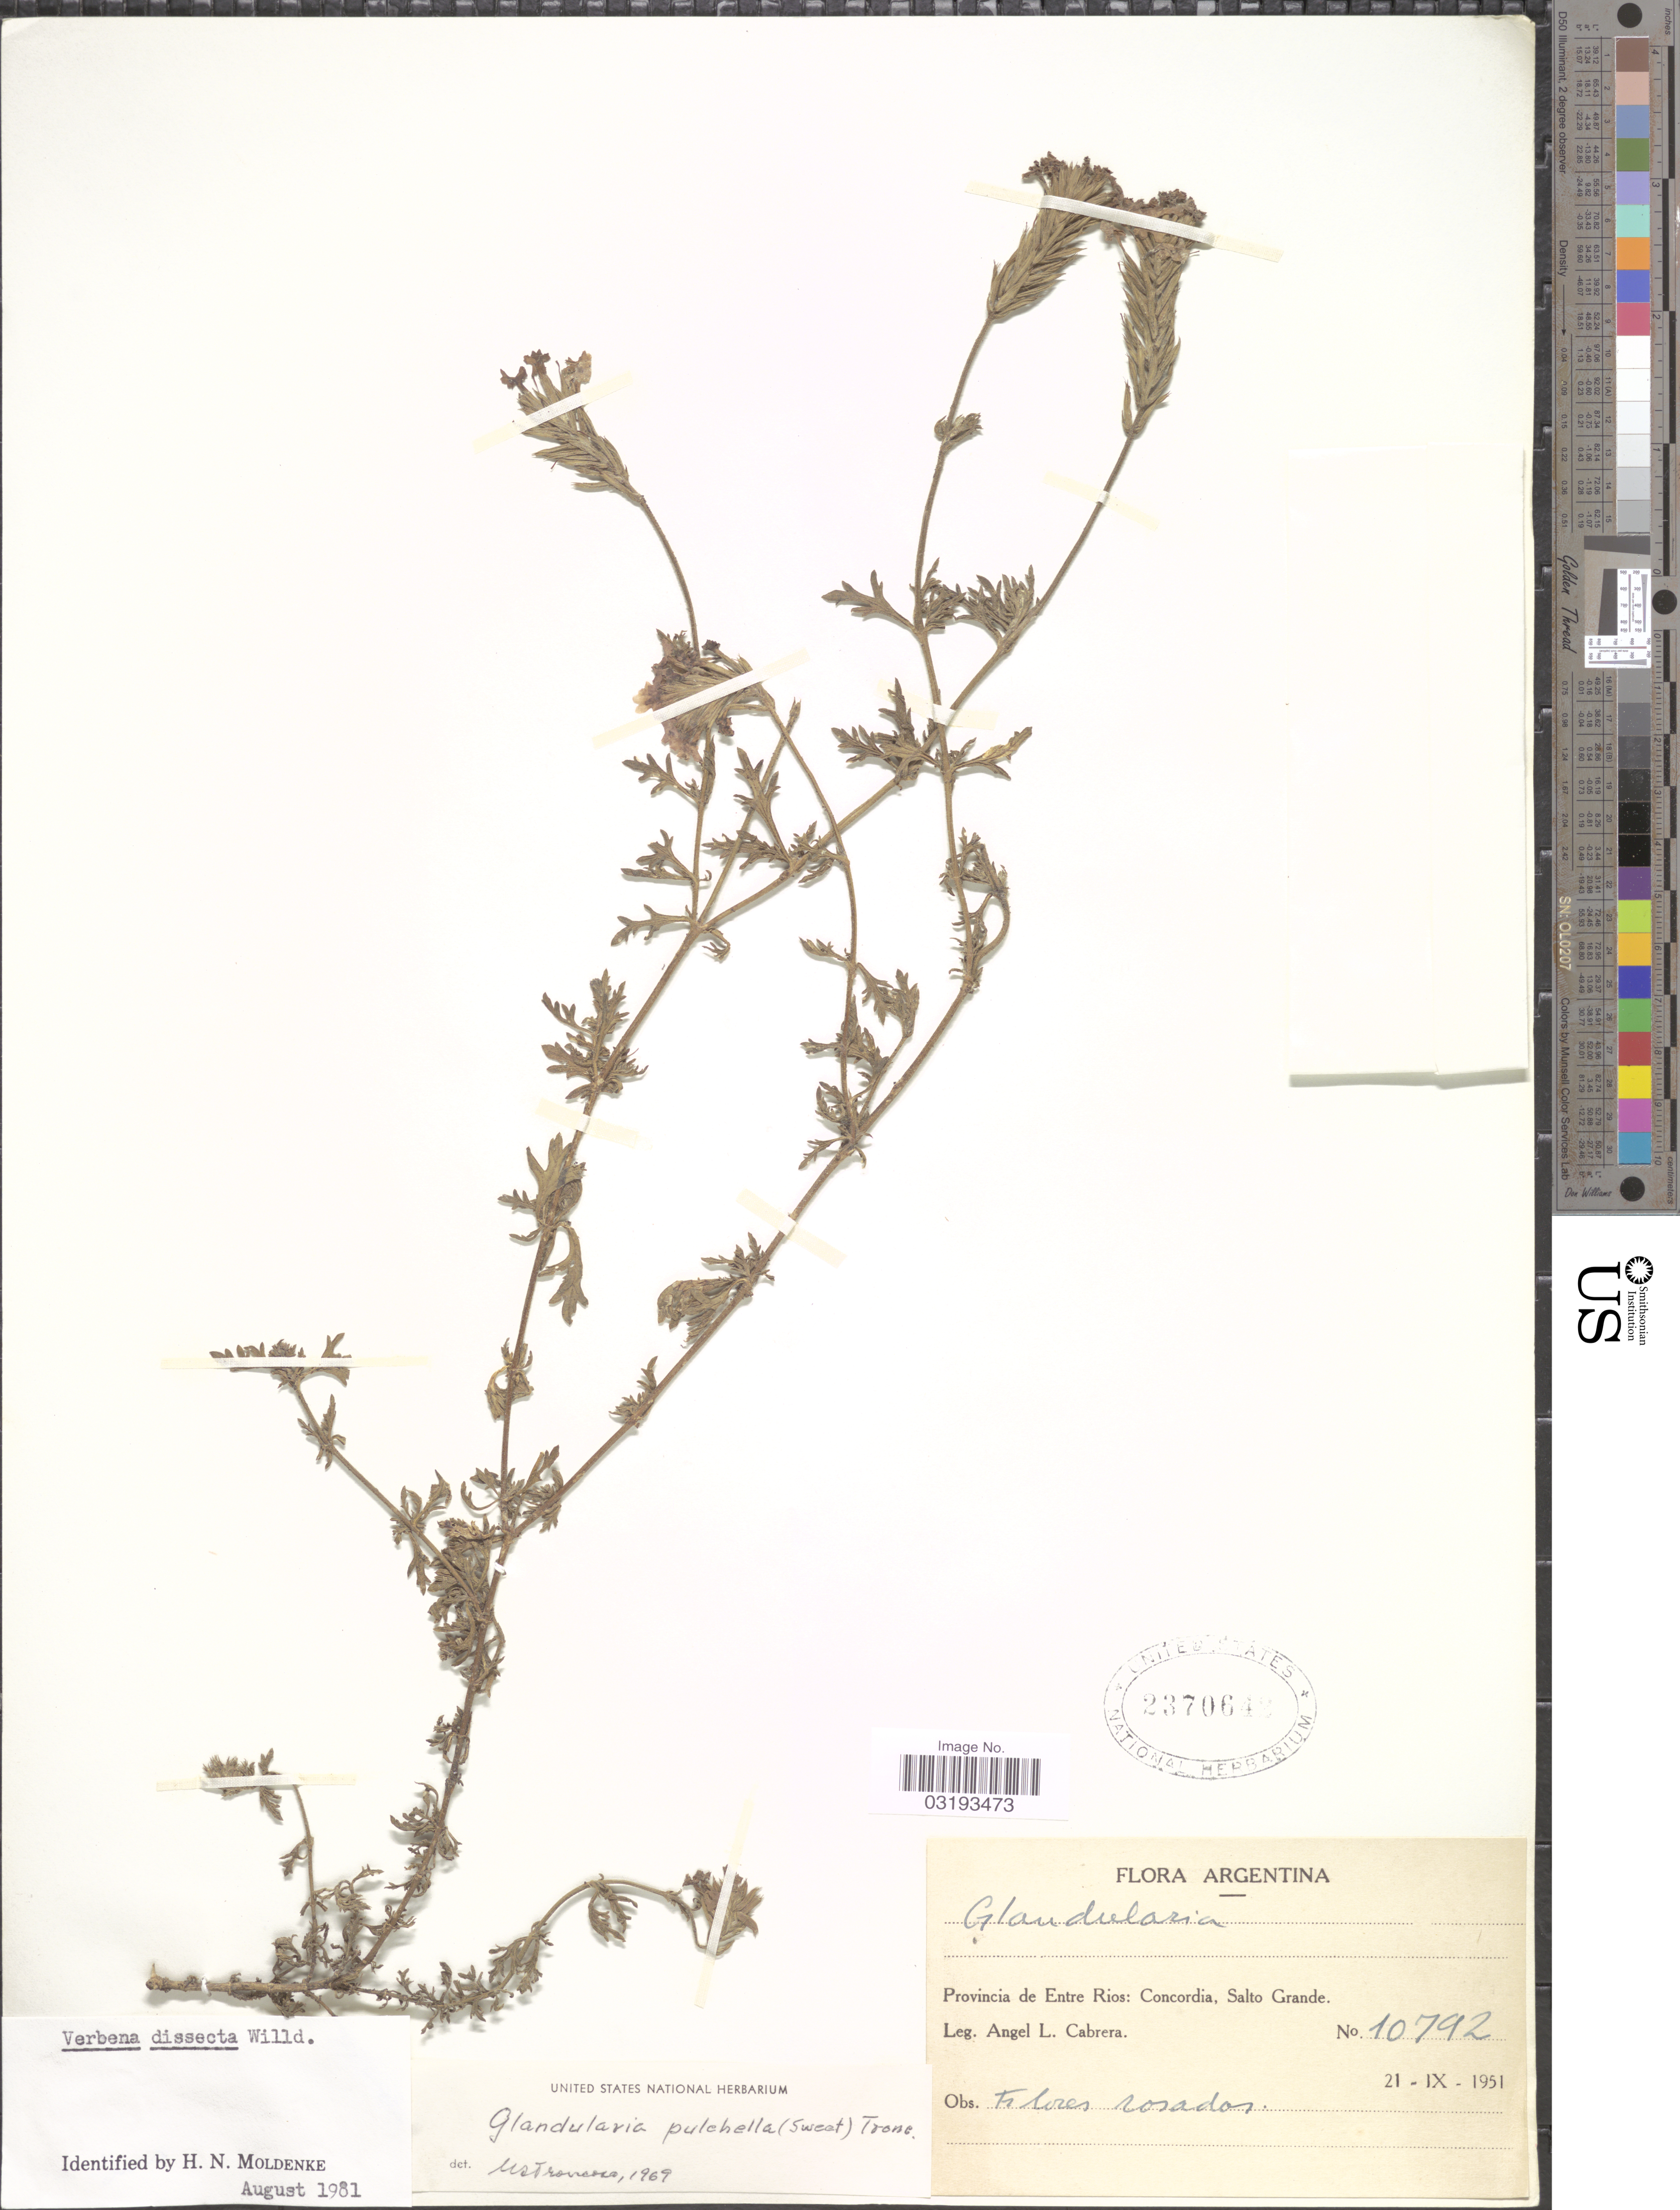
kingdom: Plantae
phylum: Tracheophyta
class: Magnoliopsida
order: Lamiales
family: Verbenaceae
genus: Verbena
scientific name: Verbena dissecta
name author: Willd. ex Spreng.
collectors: A. L. Cabrera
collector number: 10792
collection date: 1951-09-21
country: Argentina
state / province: Entre Rios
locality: Concordia, Salto Grande.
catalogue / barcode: US 2370642